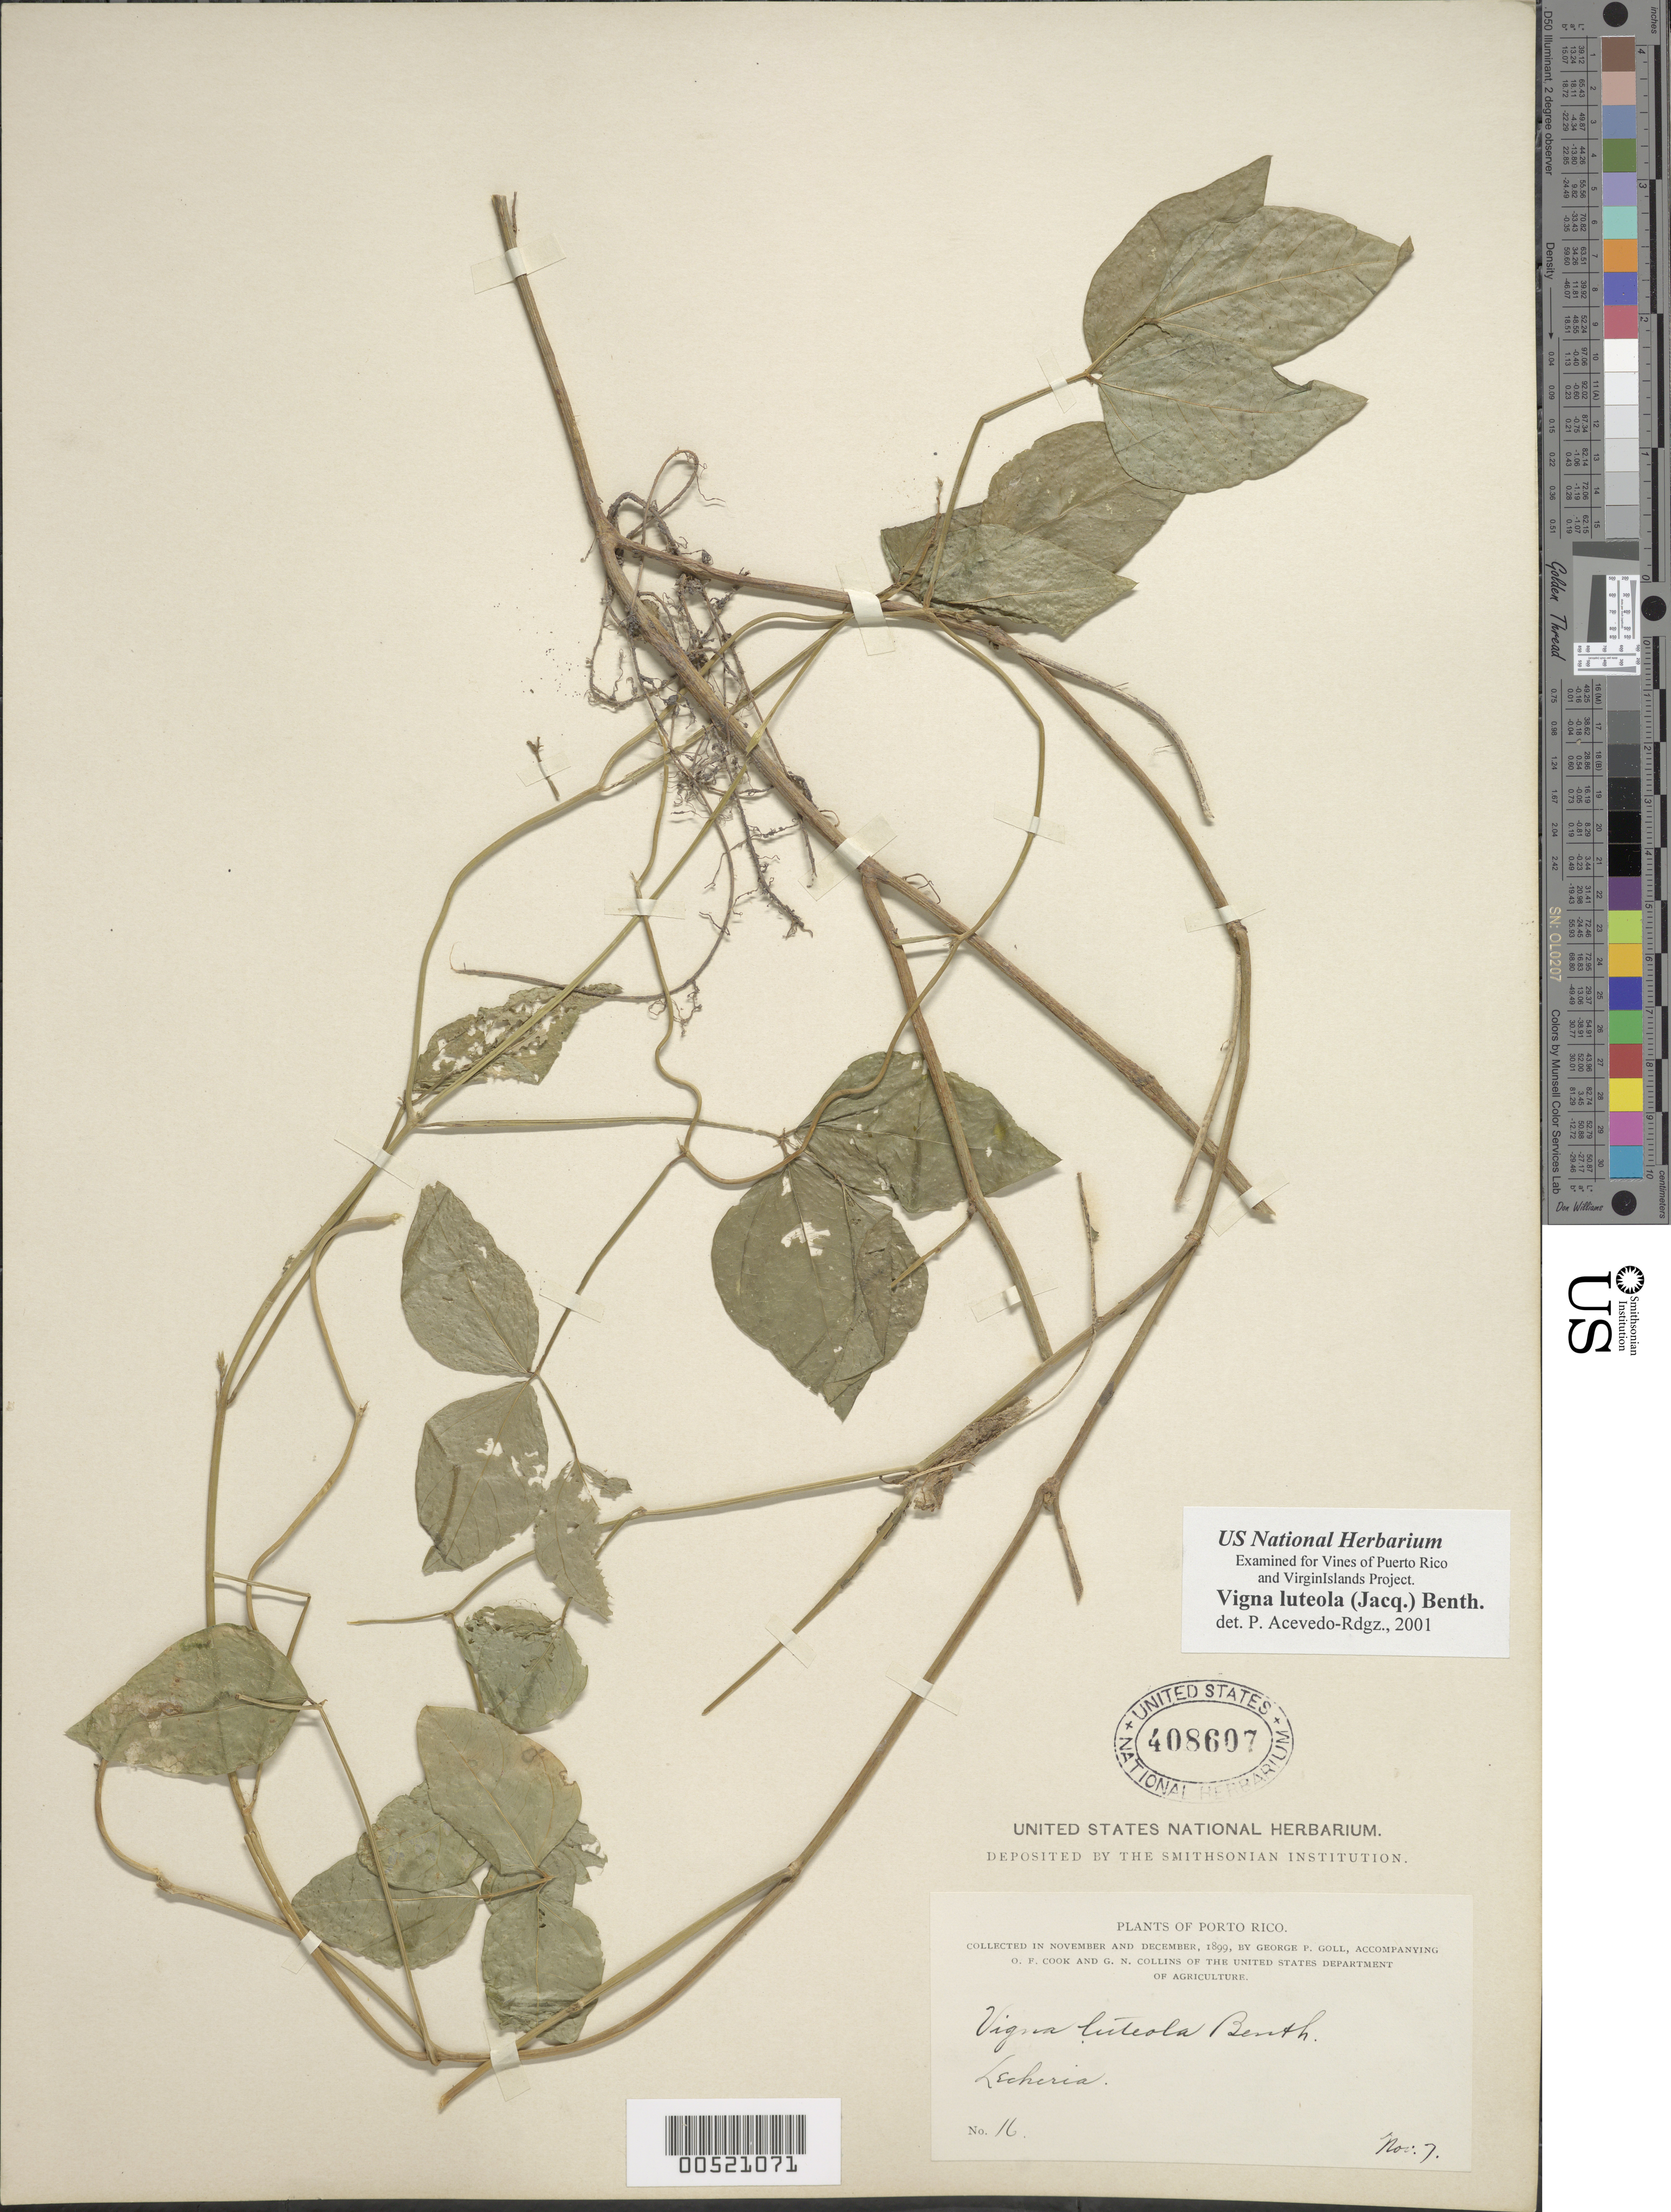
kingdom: Plantae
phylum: Tracheophyta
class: Magnoliopsida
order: Fabales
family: Fabaceae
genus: Vigna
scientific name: Vigna luteola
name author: (Jacq.) Benth.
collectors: G. Goll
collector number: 16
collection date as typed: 07 Nov 1899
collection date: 1899-11-07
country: Puerto Rico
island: Greater Antilles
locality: Lecheria.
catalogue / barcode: US 408607